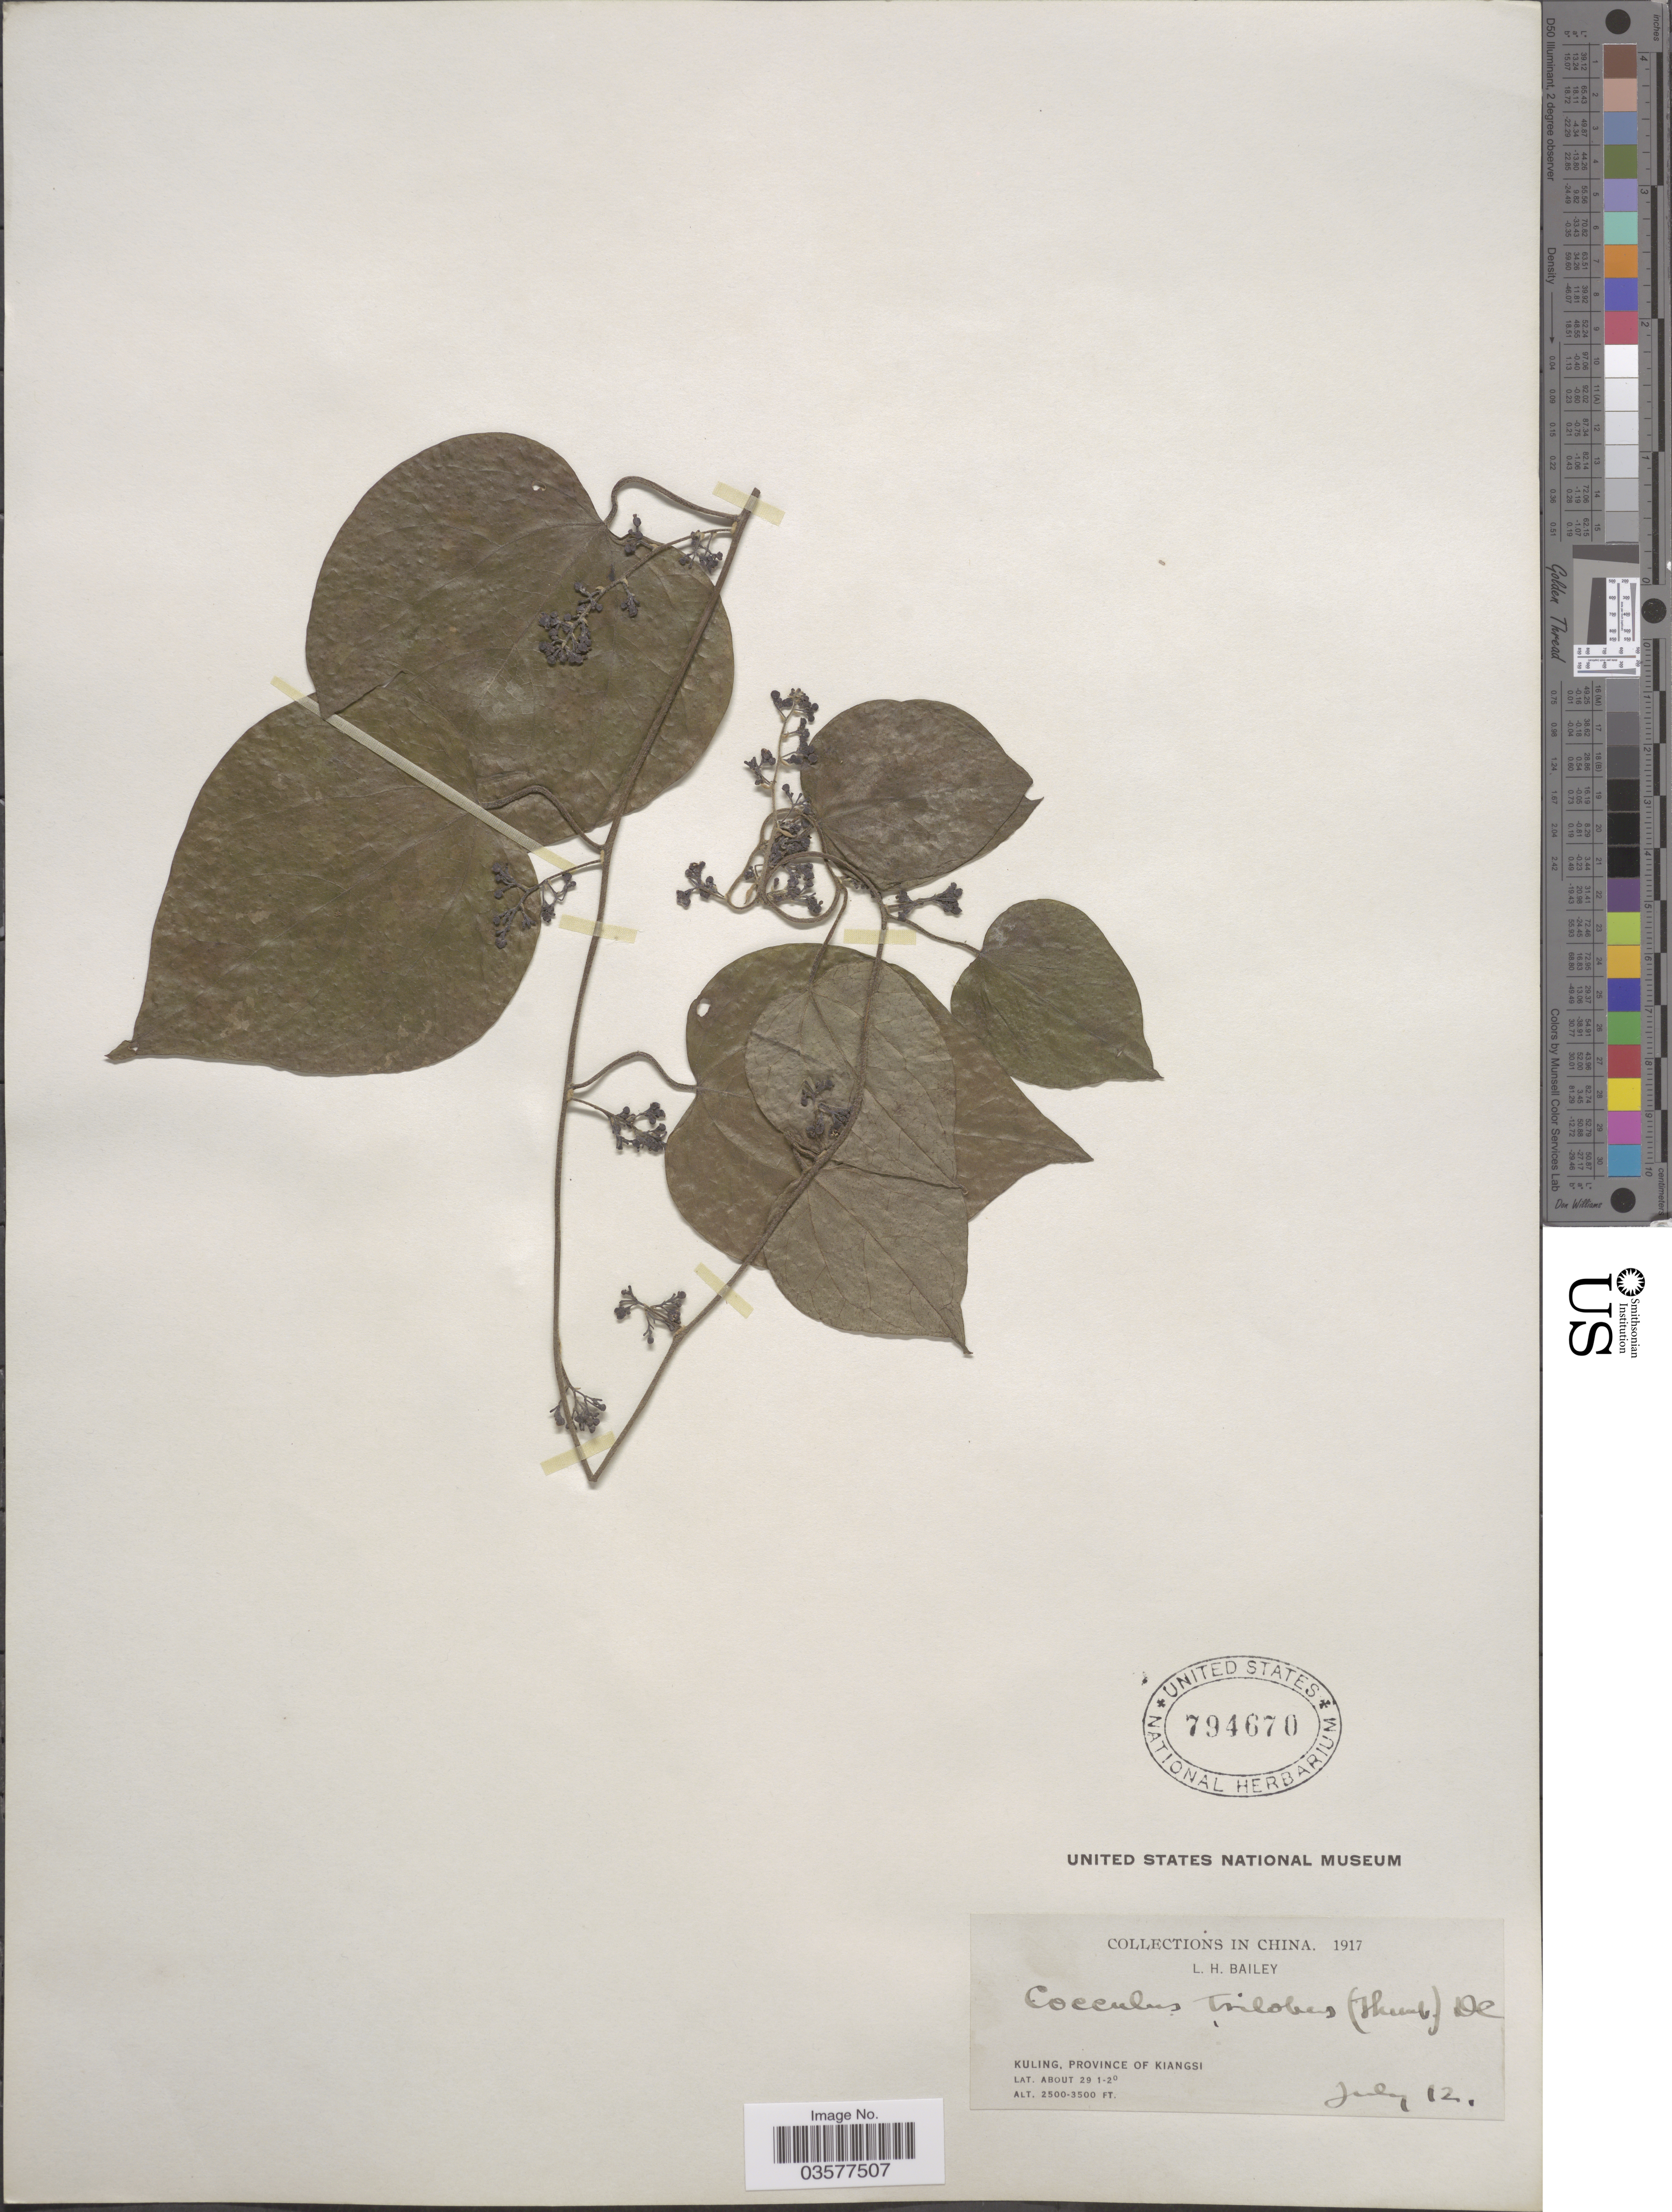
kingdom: Plantae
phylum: Tracheophyta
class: Magnoliopsida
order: Ranunculales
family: Menispermaceae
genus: Cocculus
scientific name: Cocculus orbiculatus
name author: (L.) DC.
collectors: L. H. Bailey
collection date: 1917-07-12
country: China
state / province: Jiangxi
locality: Kuling, Province of Kiangsi.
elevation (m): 762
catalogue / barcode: US 794670